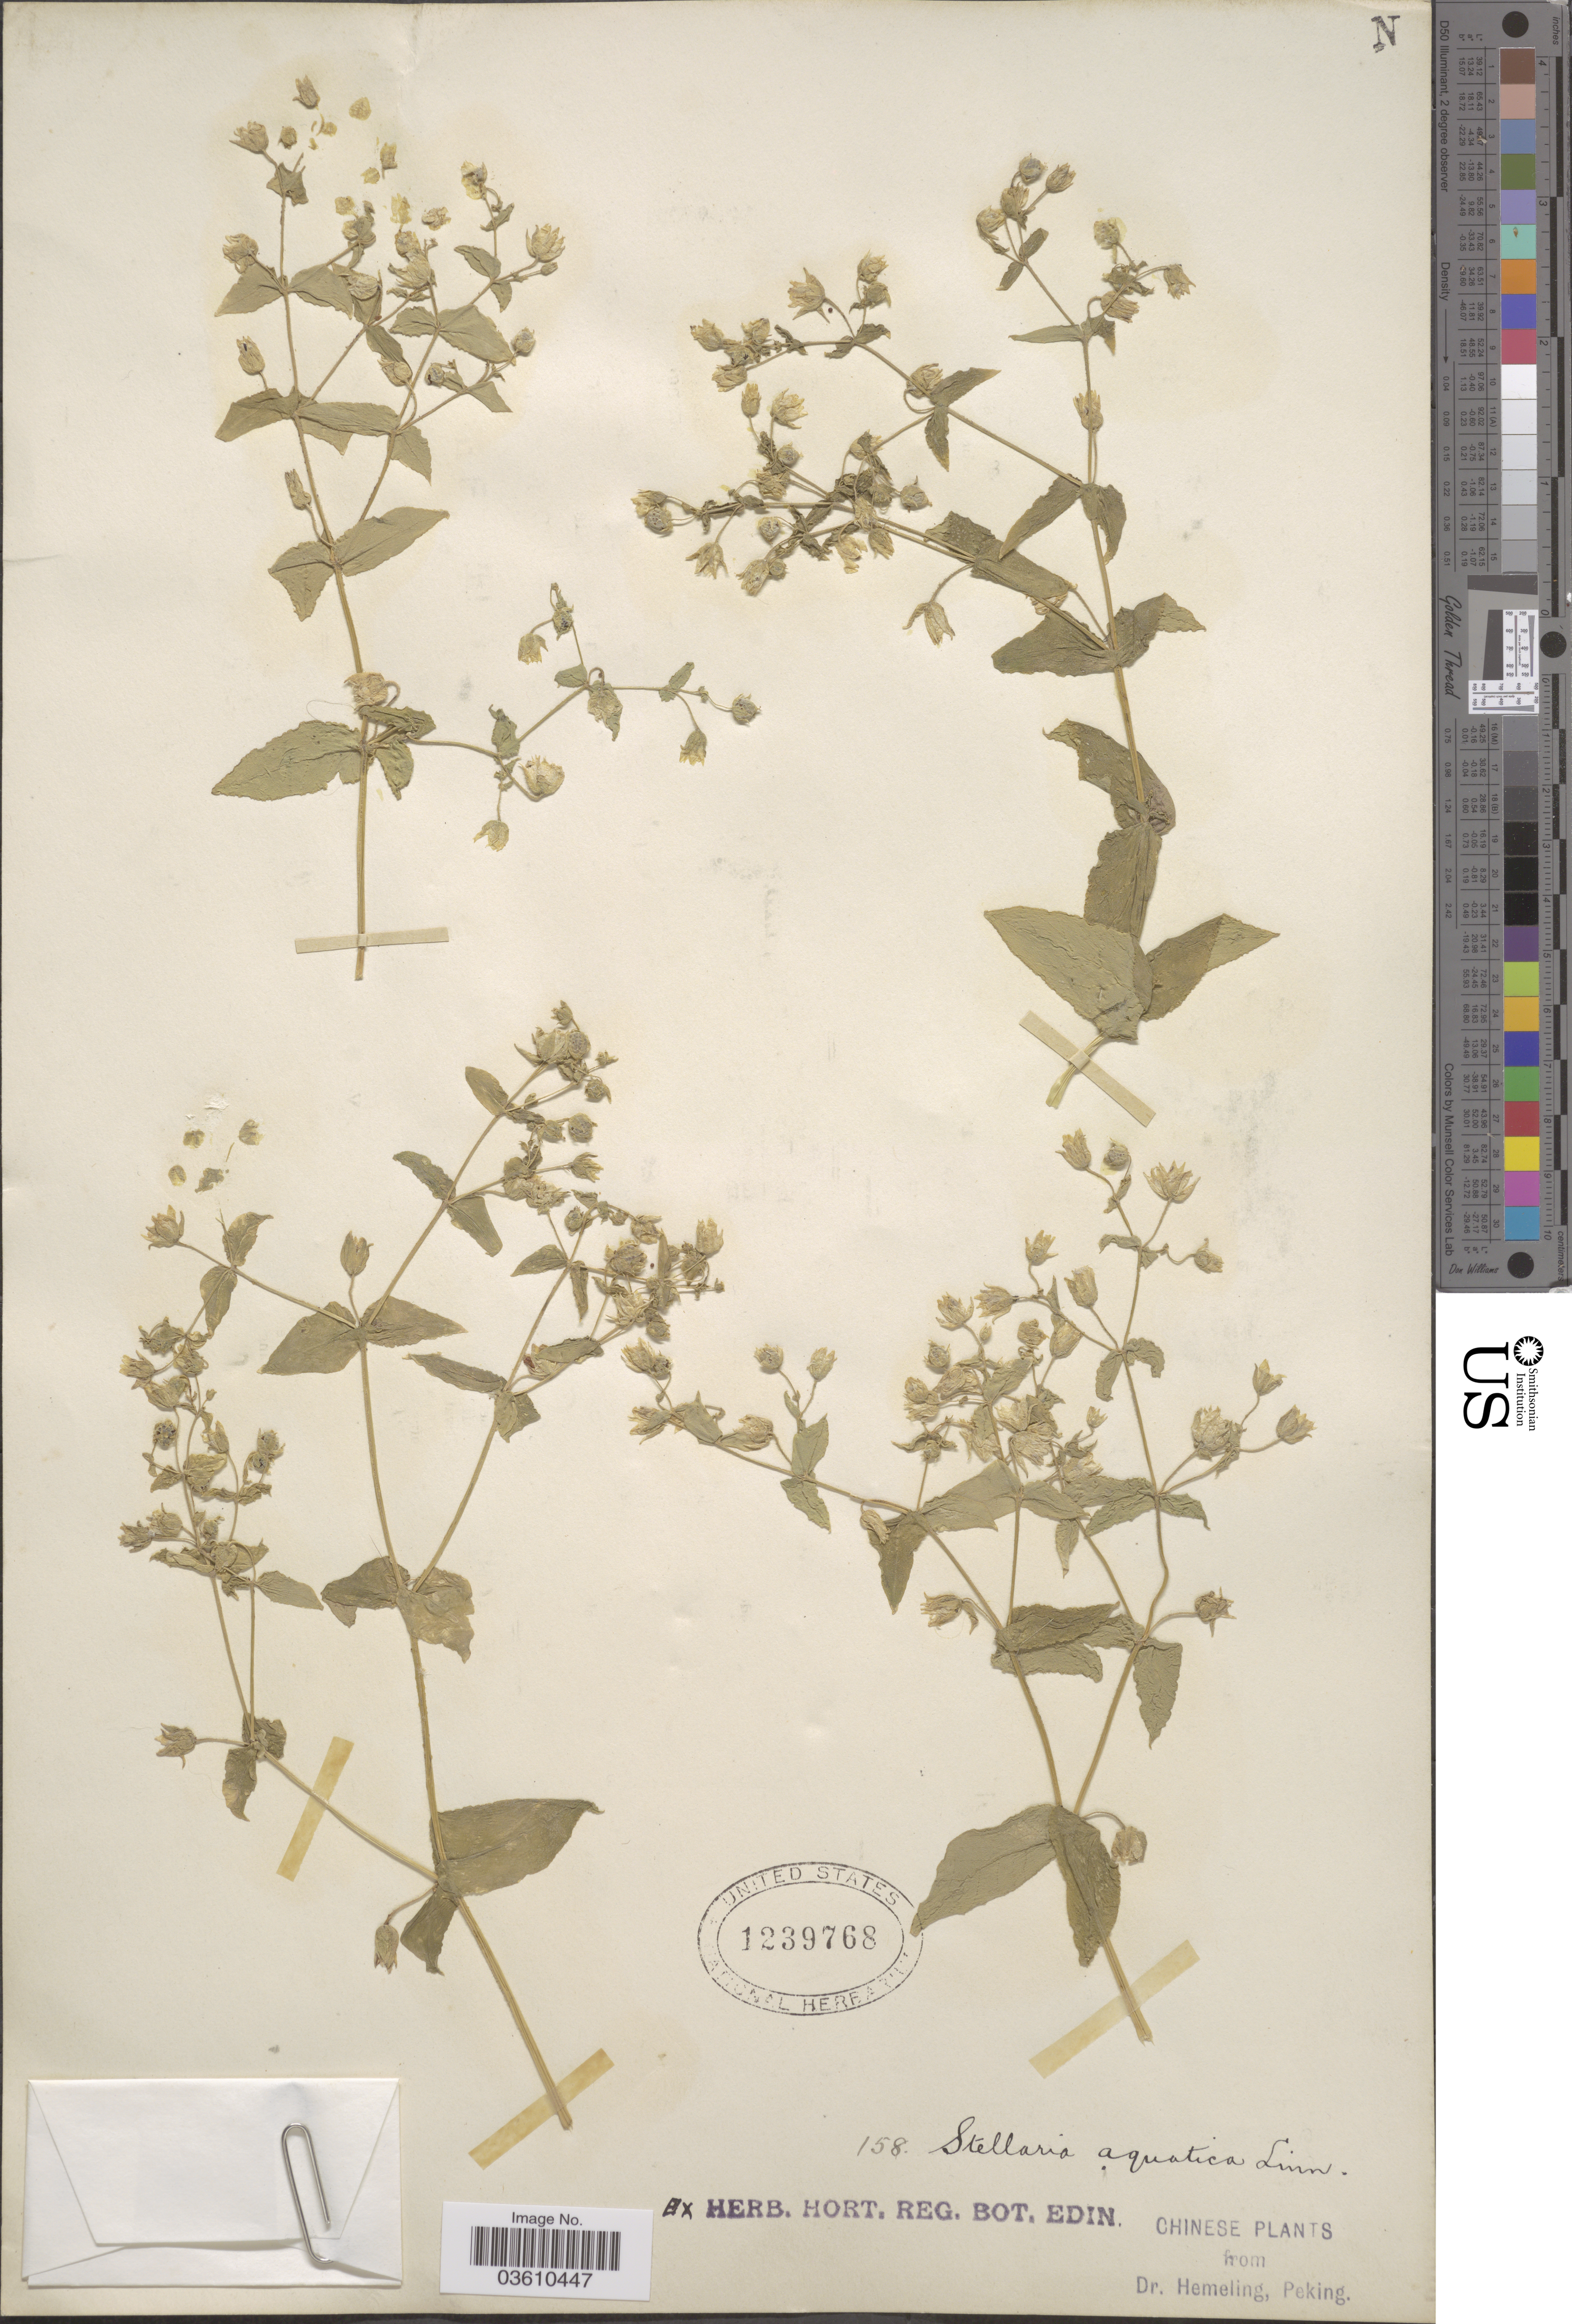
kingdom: Plantae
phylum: Tracheophyta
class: Magnoliopsida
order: Caryophyllales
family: Caryophyllaceae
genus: Stellaria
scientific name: Stellaria aquatica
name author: L.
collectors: -. Hemeling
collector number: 158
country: China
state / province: Beijing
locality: Peking.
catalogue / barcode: US 1239768